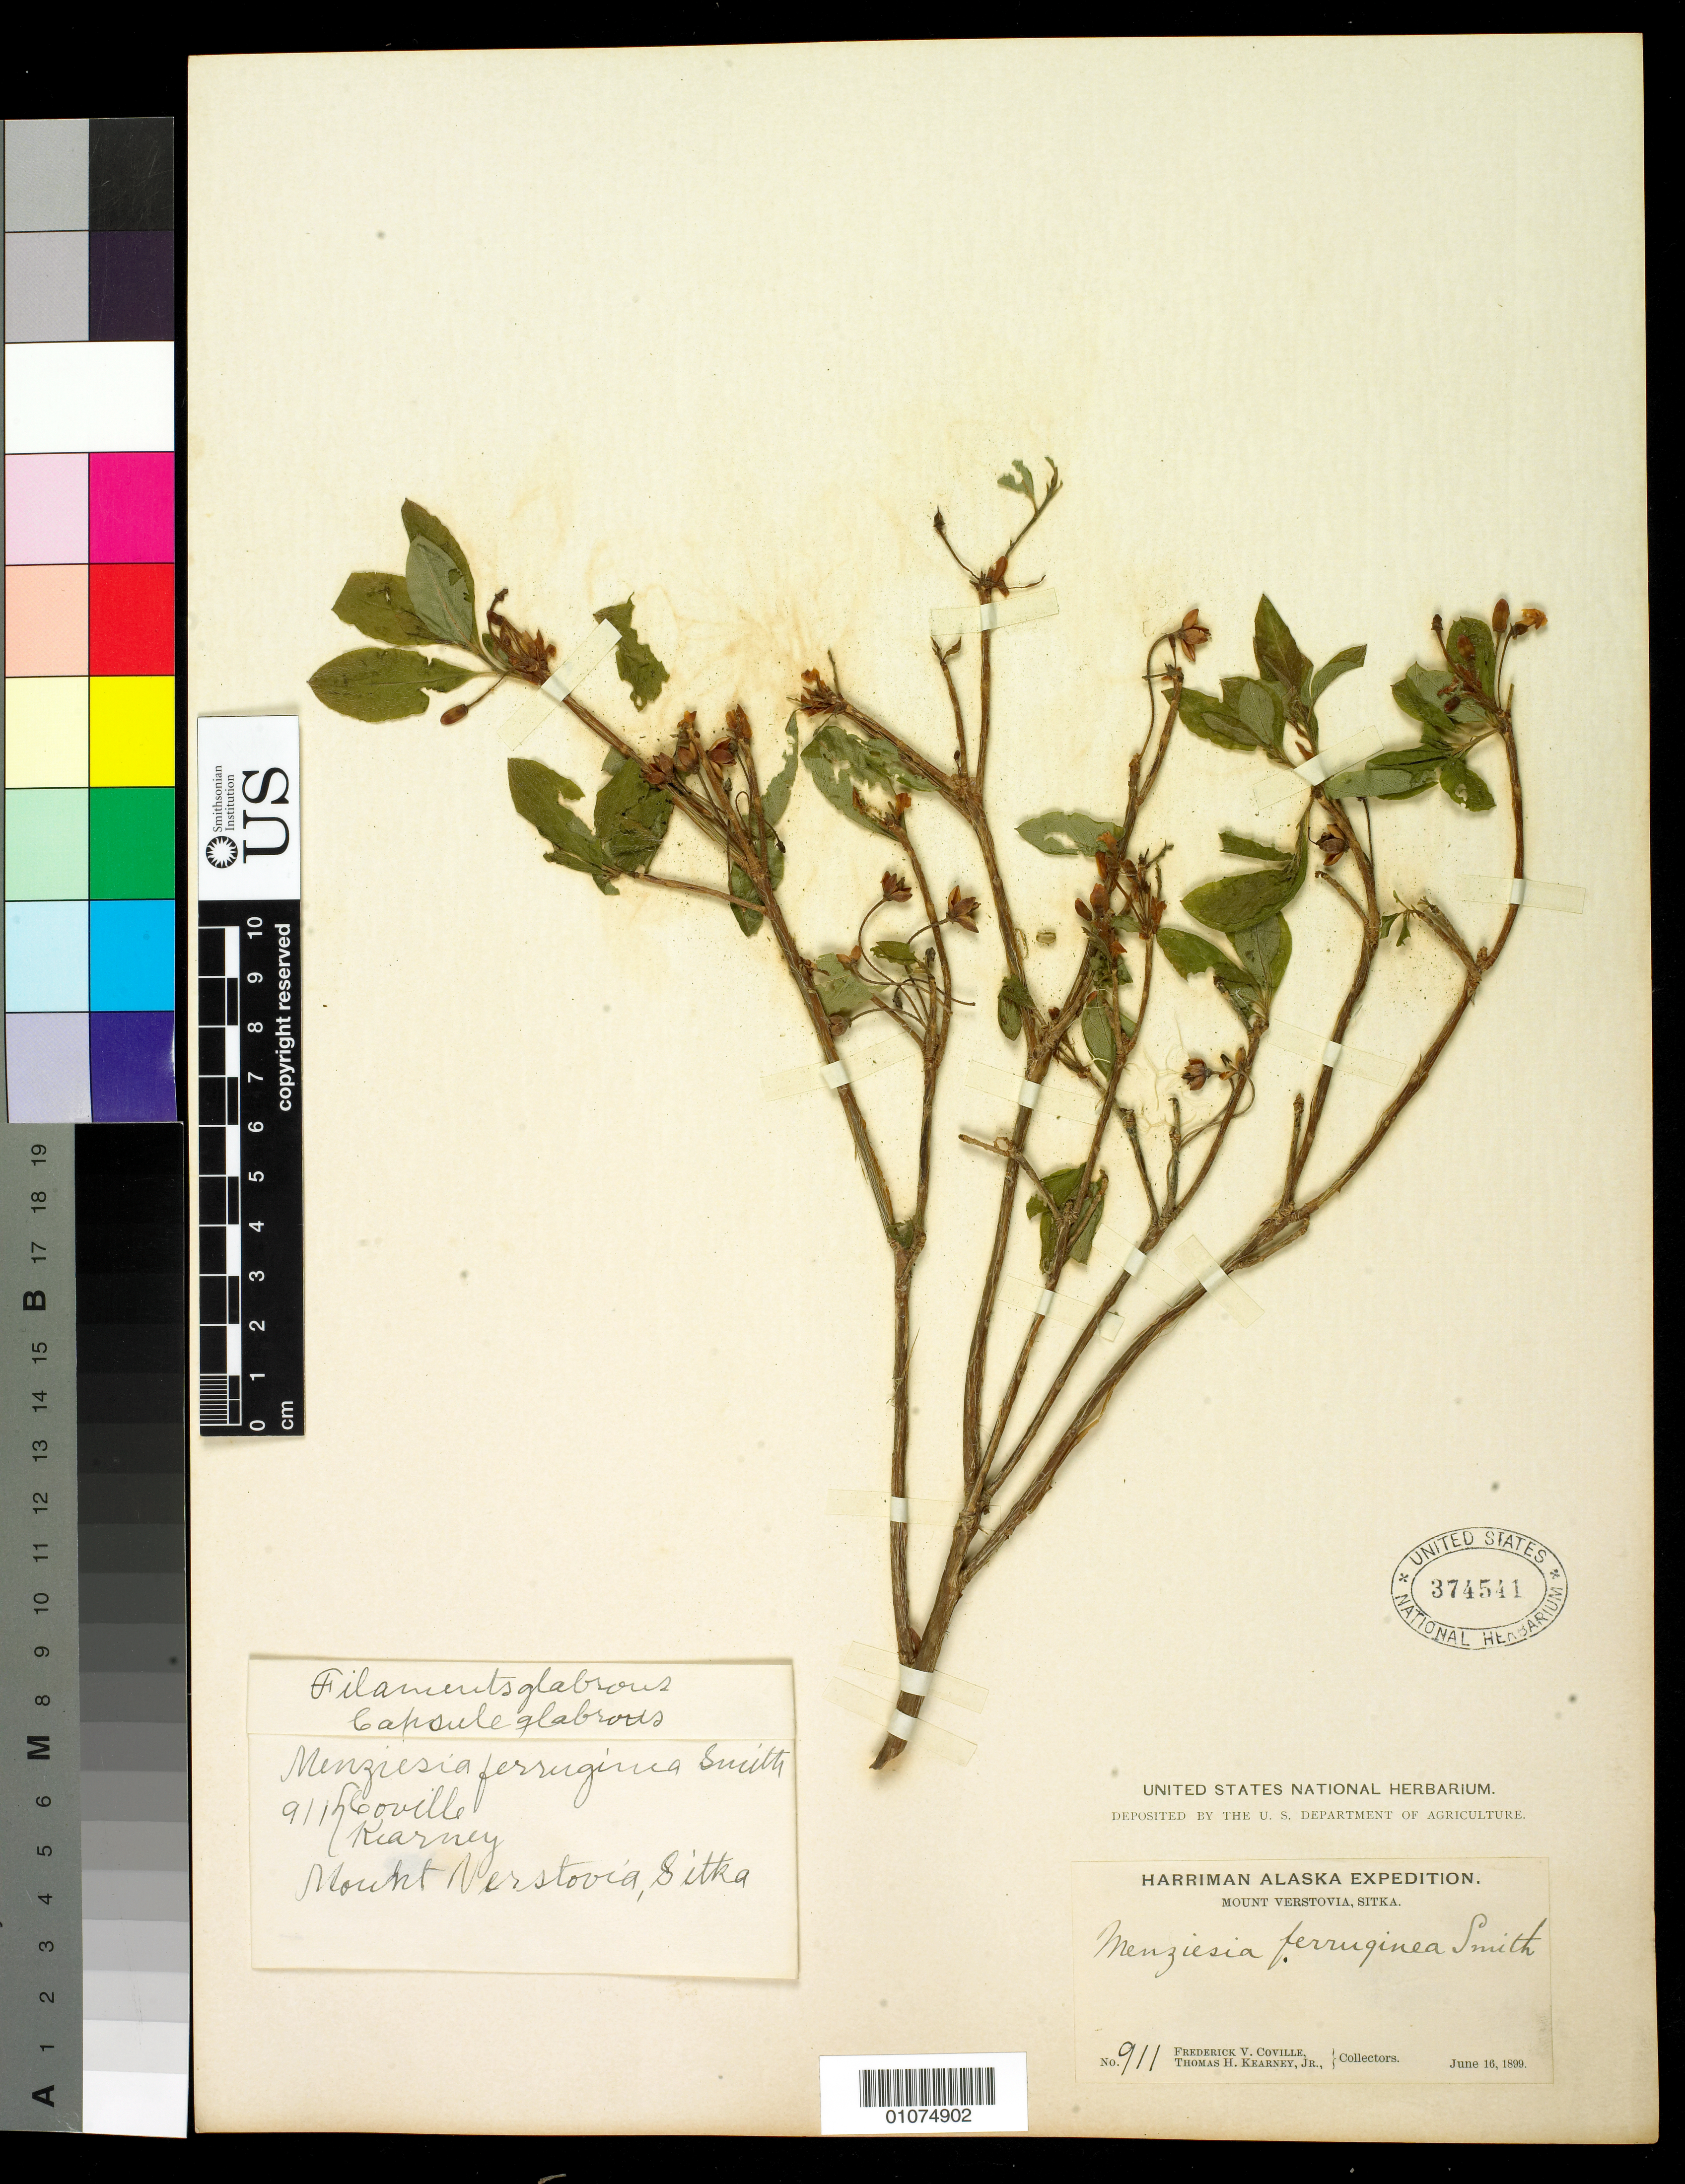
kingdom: Plantae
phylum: Tracheophyta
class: Magnoliopsida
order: Ericales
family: Ericaceae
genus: Menziesia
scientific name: Menziesia ferruginea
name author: Sm.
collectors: F. V. Coville & T. H. Kearney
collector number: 911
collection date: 1899-06-16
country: United States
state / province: Alaska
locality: Mount Verstovia, Sitka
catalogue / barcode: US 374541